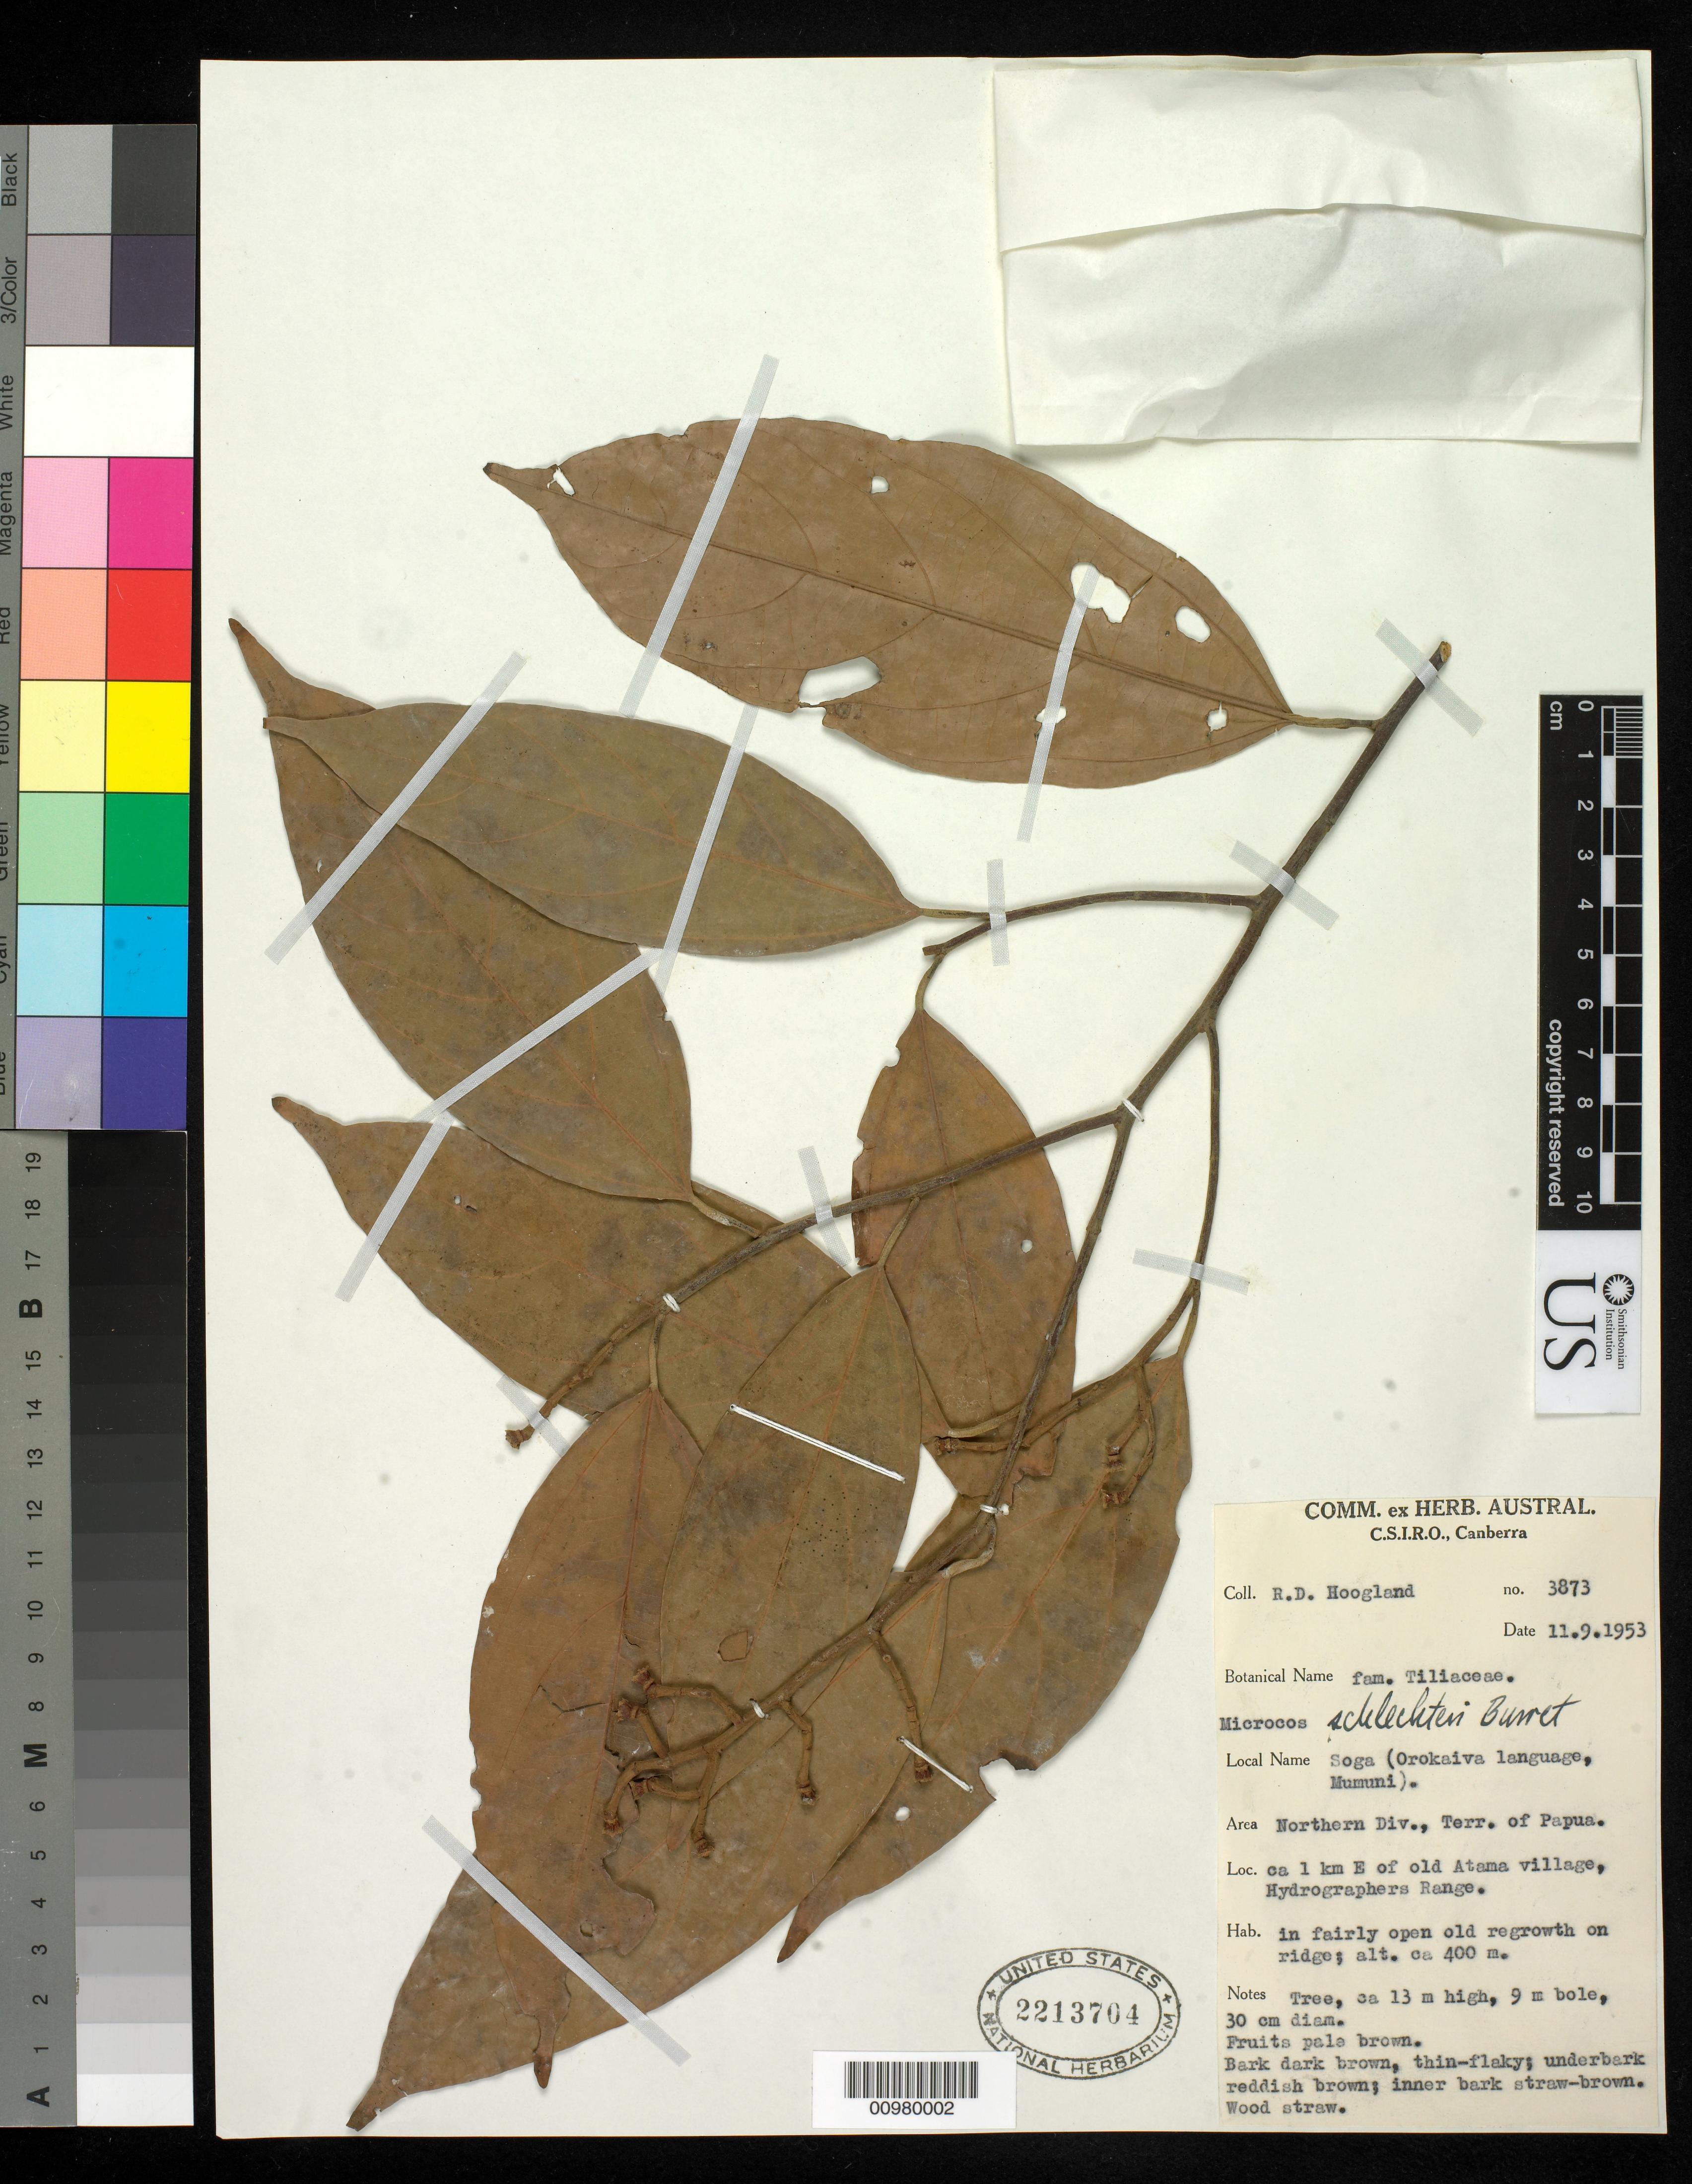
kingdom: Plantae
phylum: Tracheophyta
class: Magnoliopsida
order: Malvales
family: Malvaceae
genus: Microcos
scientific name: Microcos schlechteri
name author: Burret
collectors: R. D. Hoogland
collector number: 3873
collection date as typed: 11 Sep 1953 or 09 Nov 1953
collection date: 1953-09-11 or 1953-11-09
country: Papua New Guinea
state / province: Northern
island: New Guinea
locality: Hydrographers Range, Old Atama village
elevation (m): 400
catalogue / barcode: US 2213704